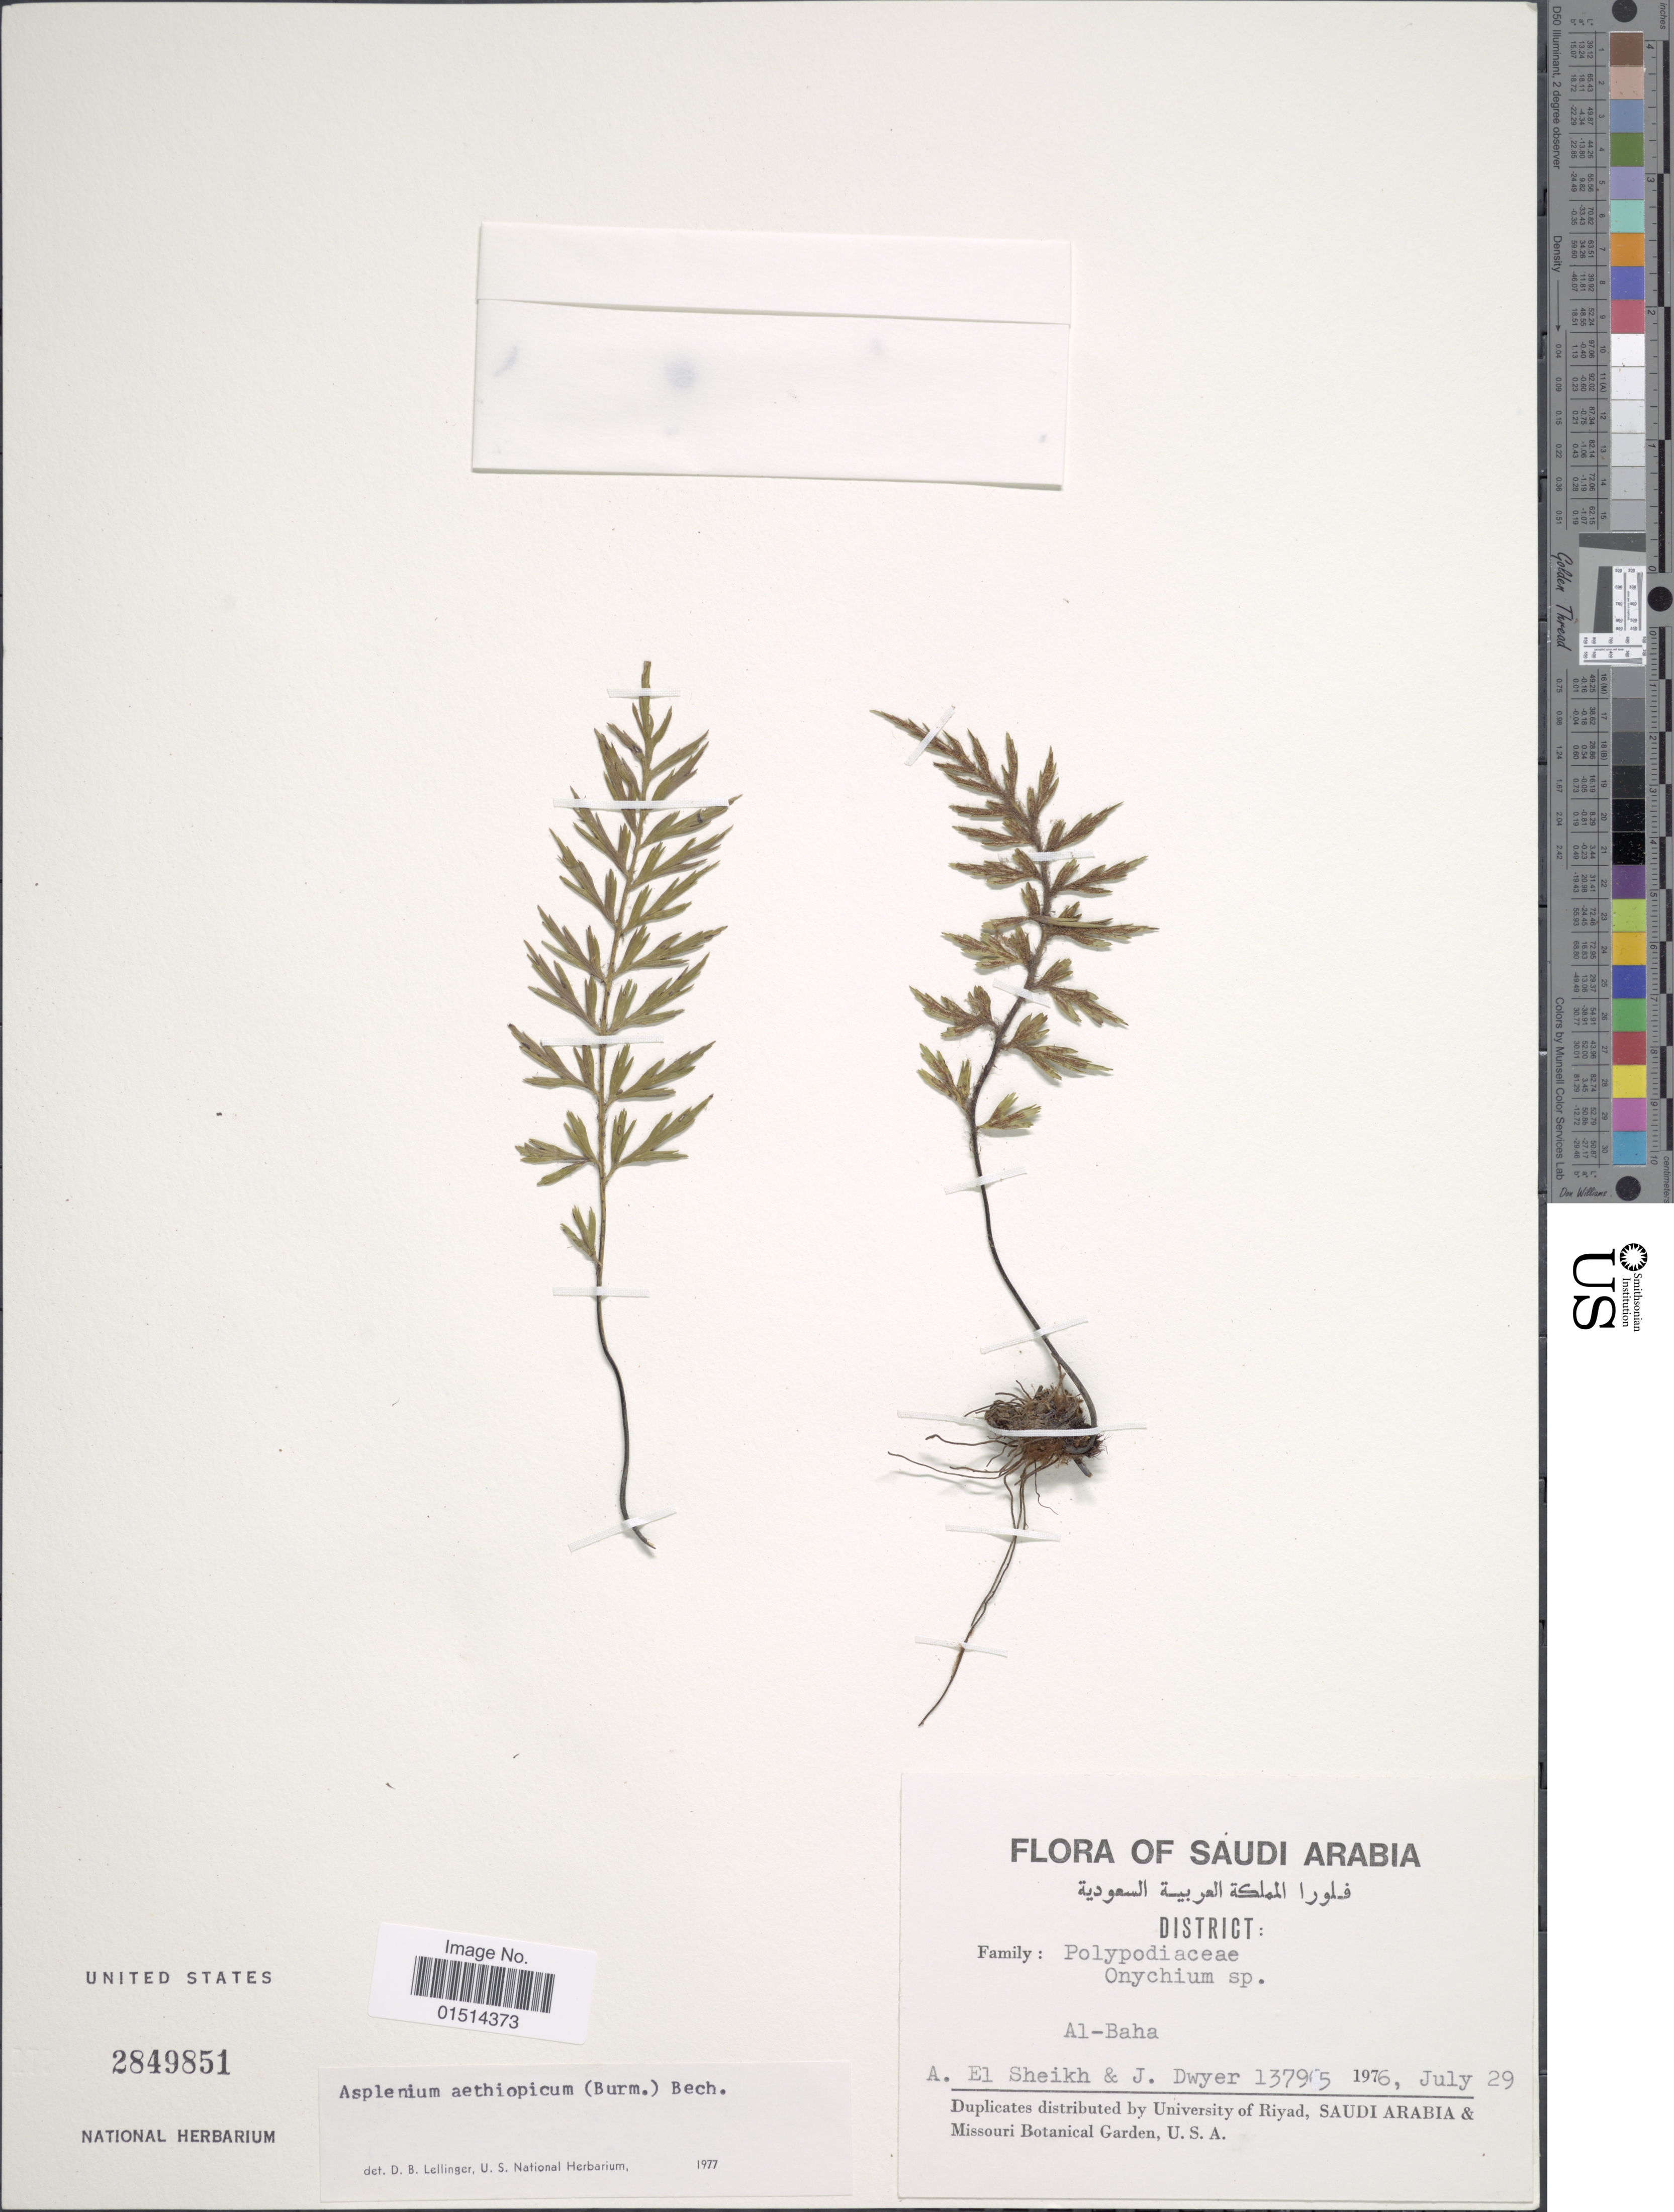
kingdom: Plantae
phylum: Tracheophyta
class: Polypodiopsida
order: Polypodiales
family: Aspleniaceae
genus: Asplenium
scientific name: Asplenium aethiopicum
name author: (Burm. f.) Bech.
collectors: A. El Sheikh & J. Dwyer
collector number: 13795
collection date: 1976-07-29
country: Saudi Arabia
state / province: Al Bahah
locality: Al-Baha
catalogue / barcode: US 2849851